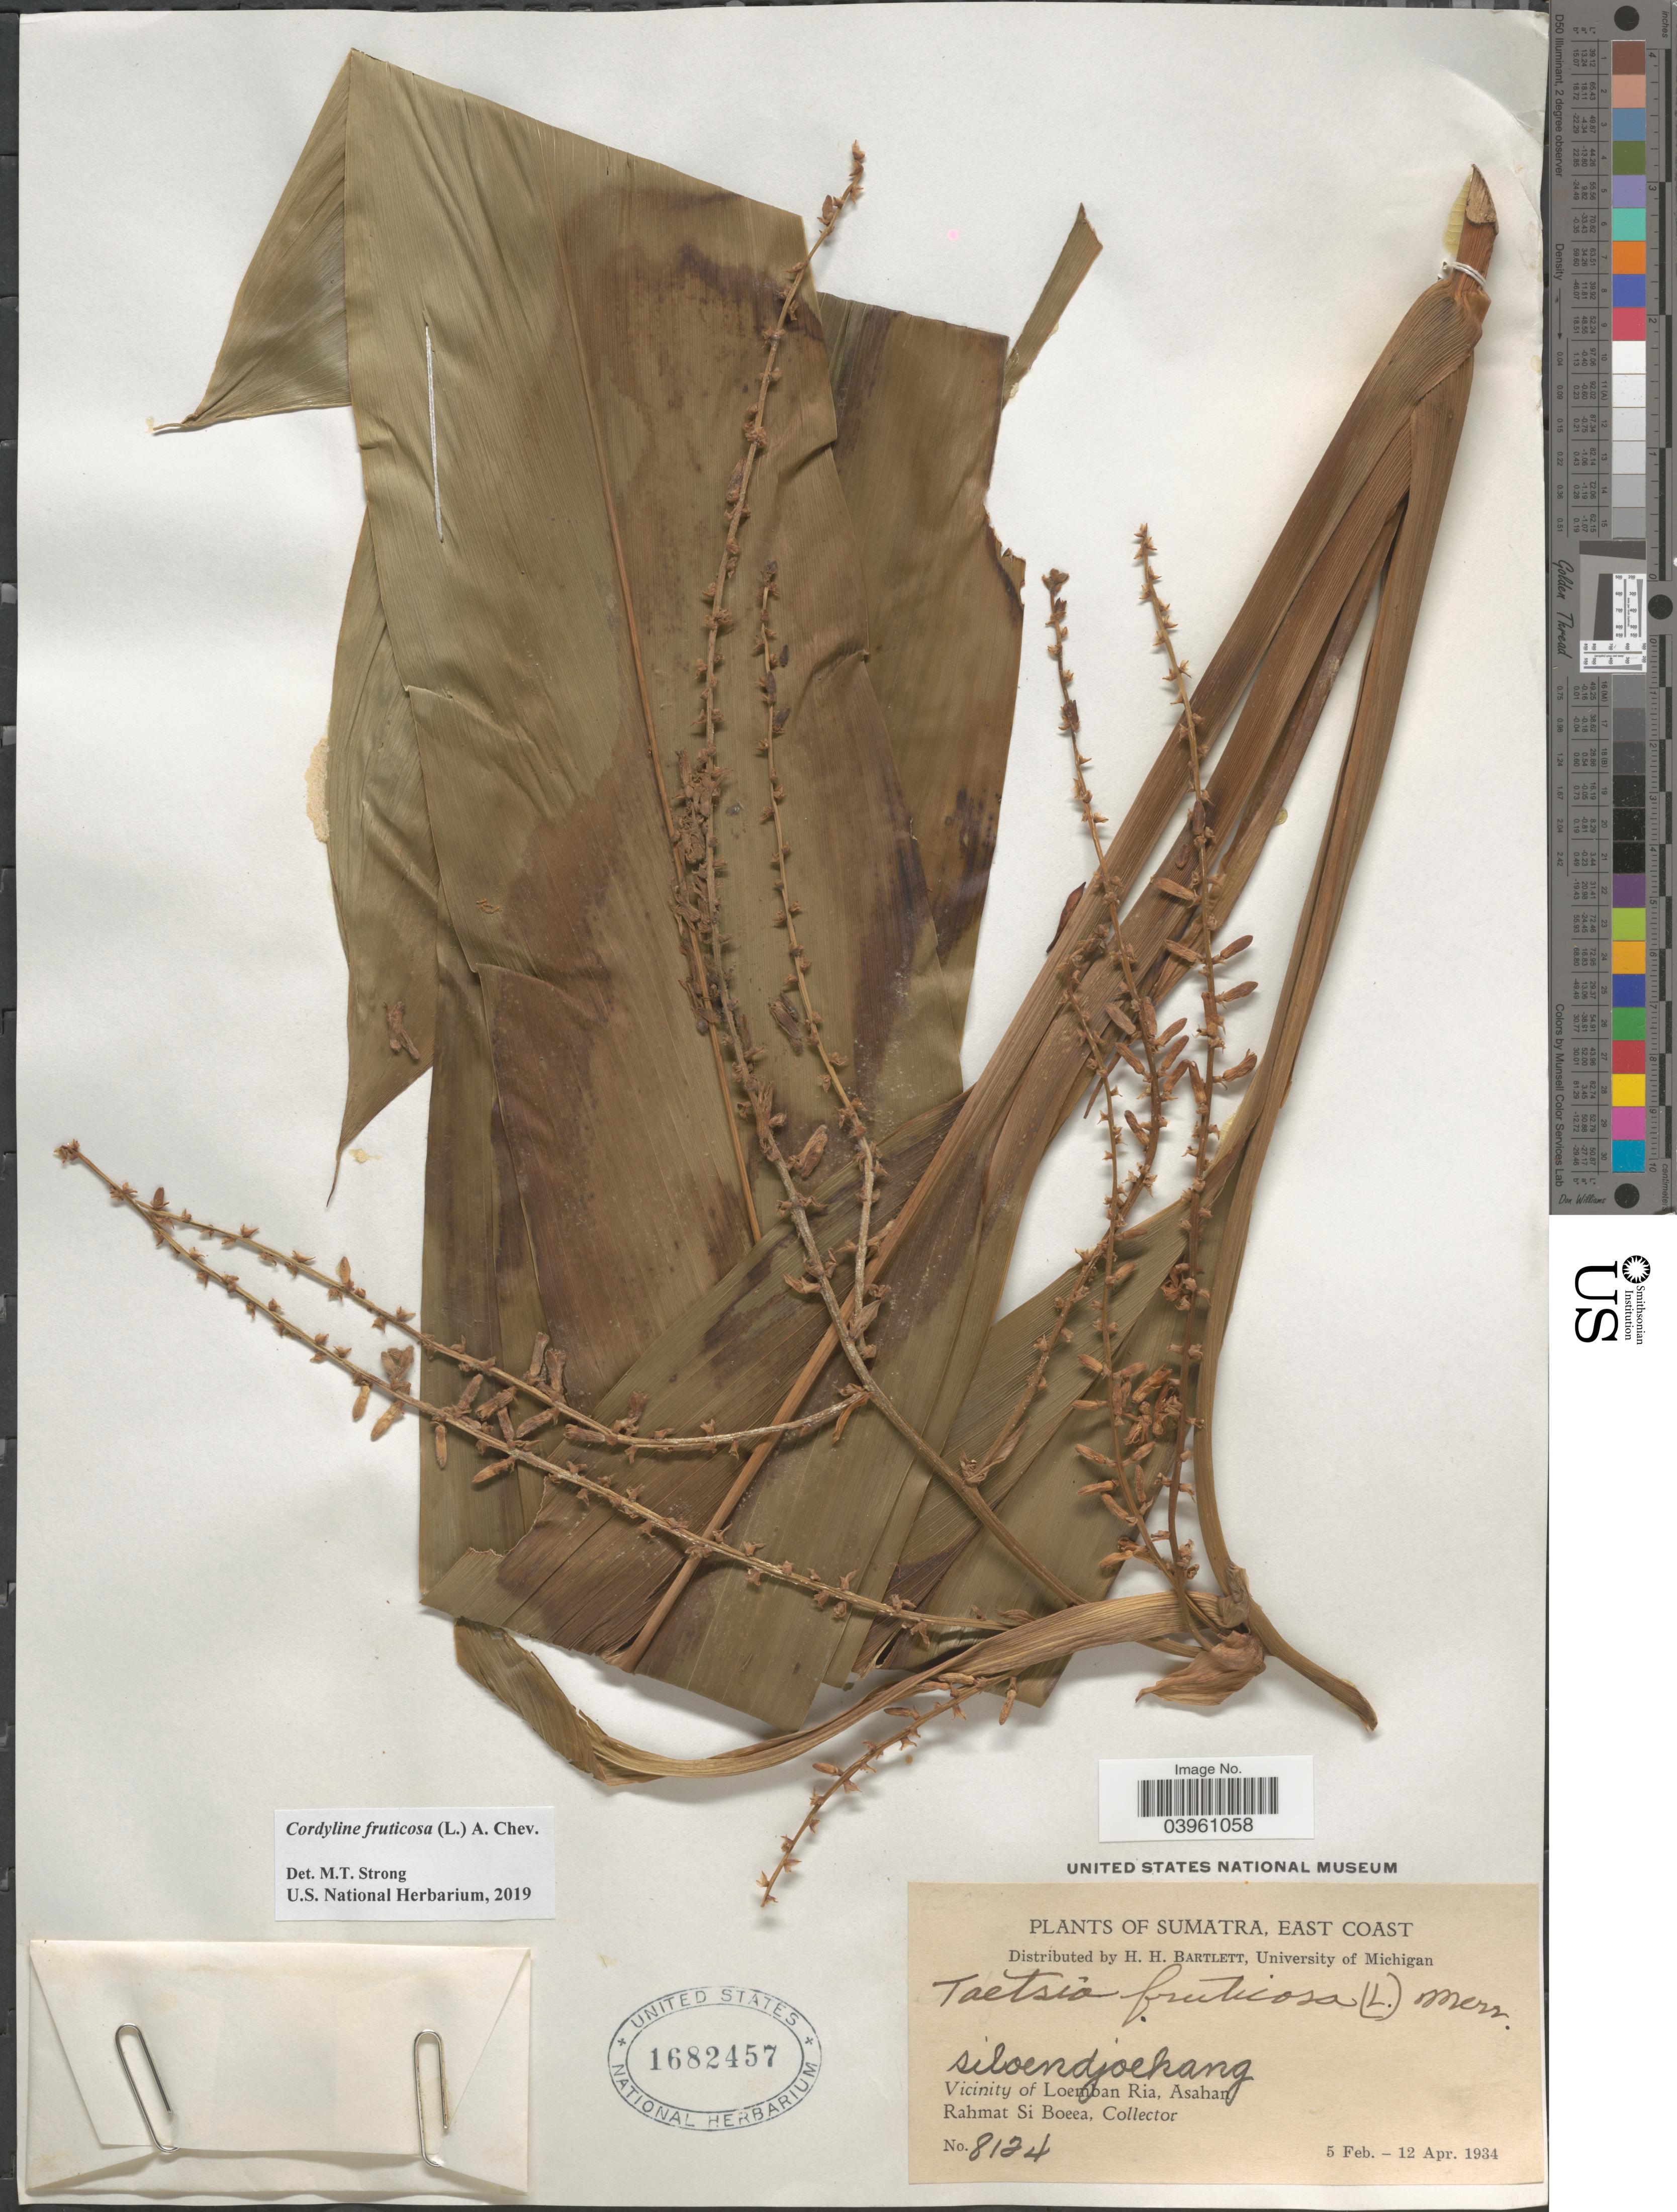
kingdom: Plantae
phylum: Tracheophyta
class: Liliopsida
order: Asparagales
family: Asparagaceae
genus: Cordyline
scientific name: Cordyline fruticosa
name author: (L.) A. Chev.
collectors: Rahmat Si Boeea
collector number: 8124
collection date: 1934-02-05/1934-04-12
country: Indonesia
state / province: Sumatra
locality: East, Coast. Vicinity of Loemban Ria, Asahan.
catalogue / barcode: US 1682457